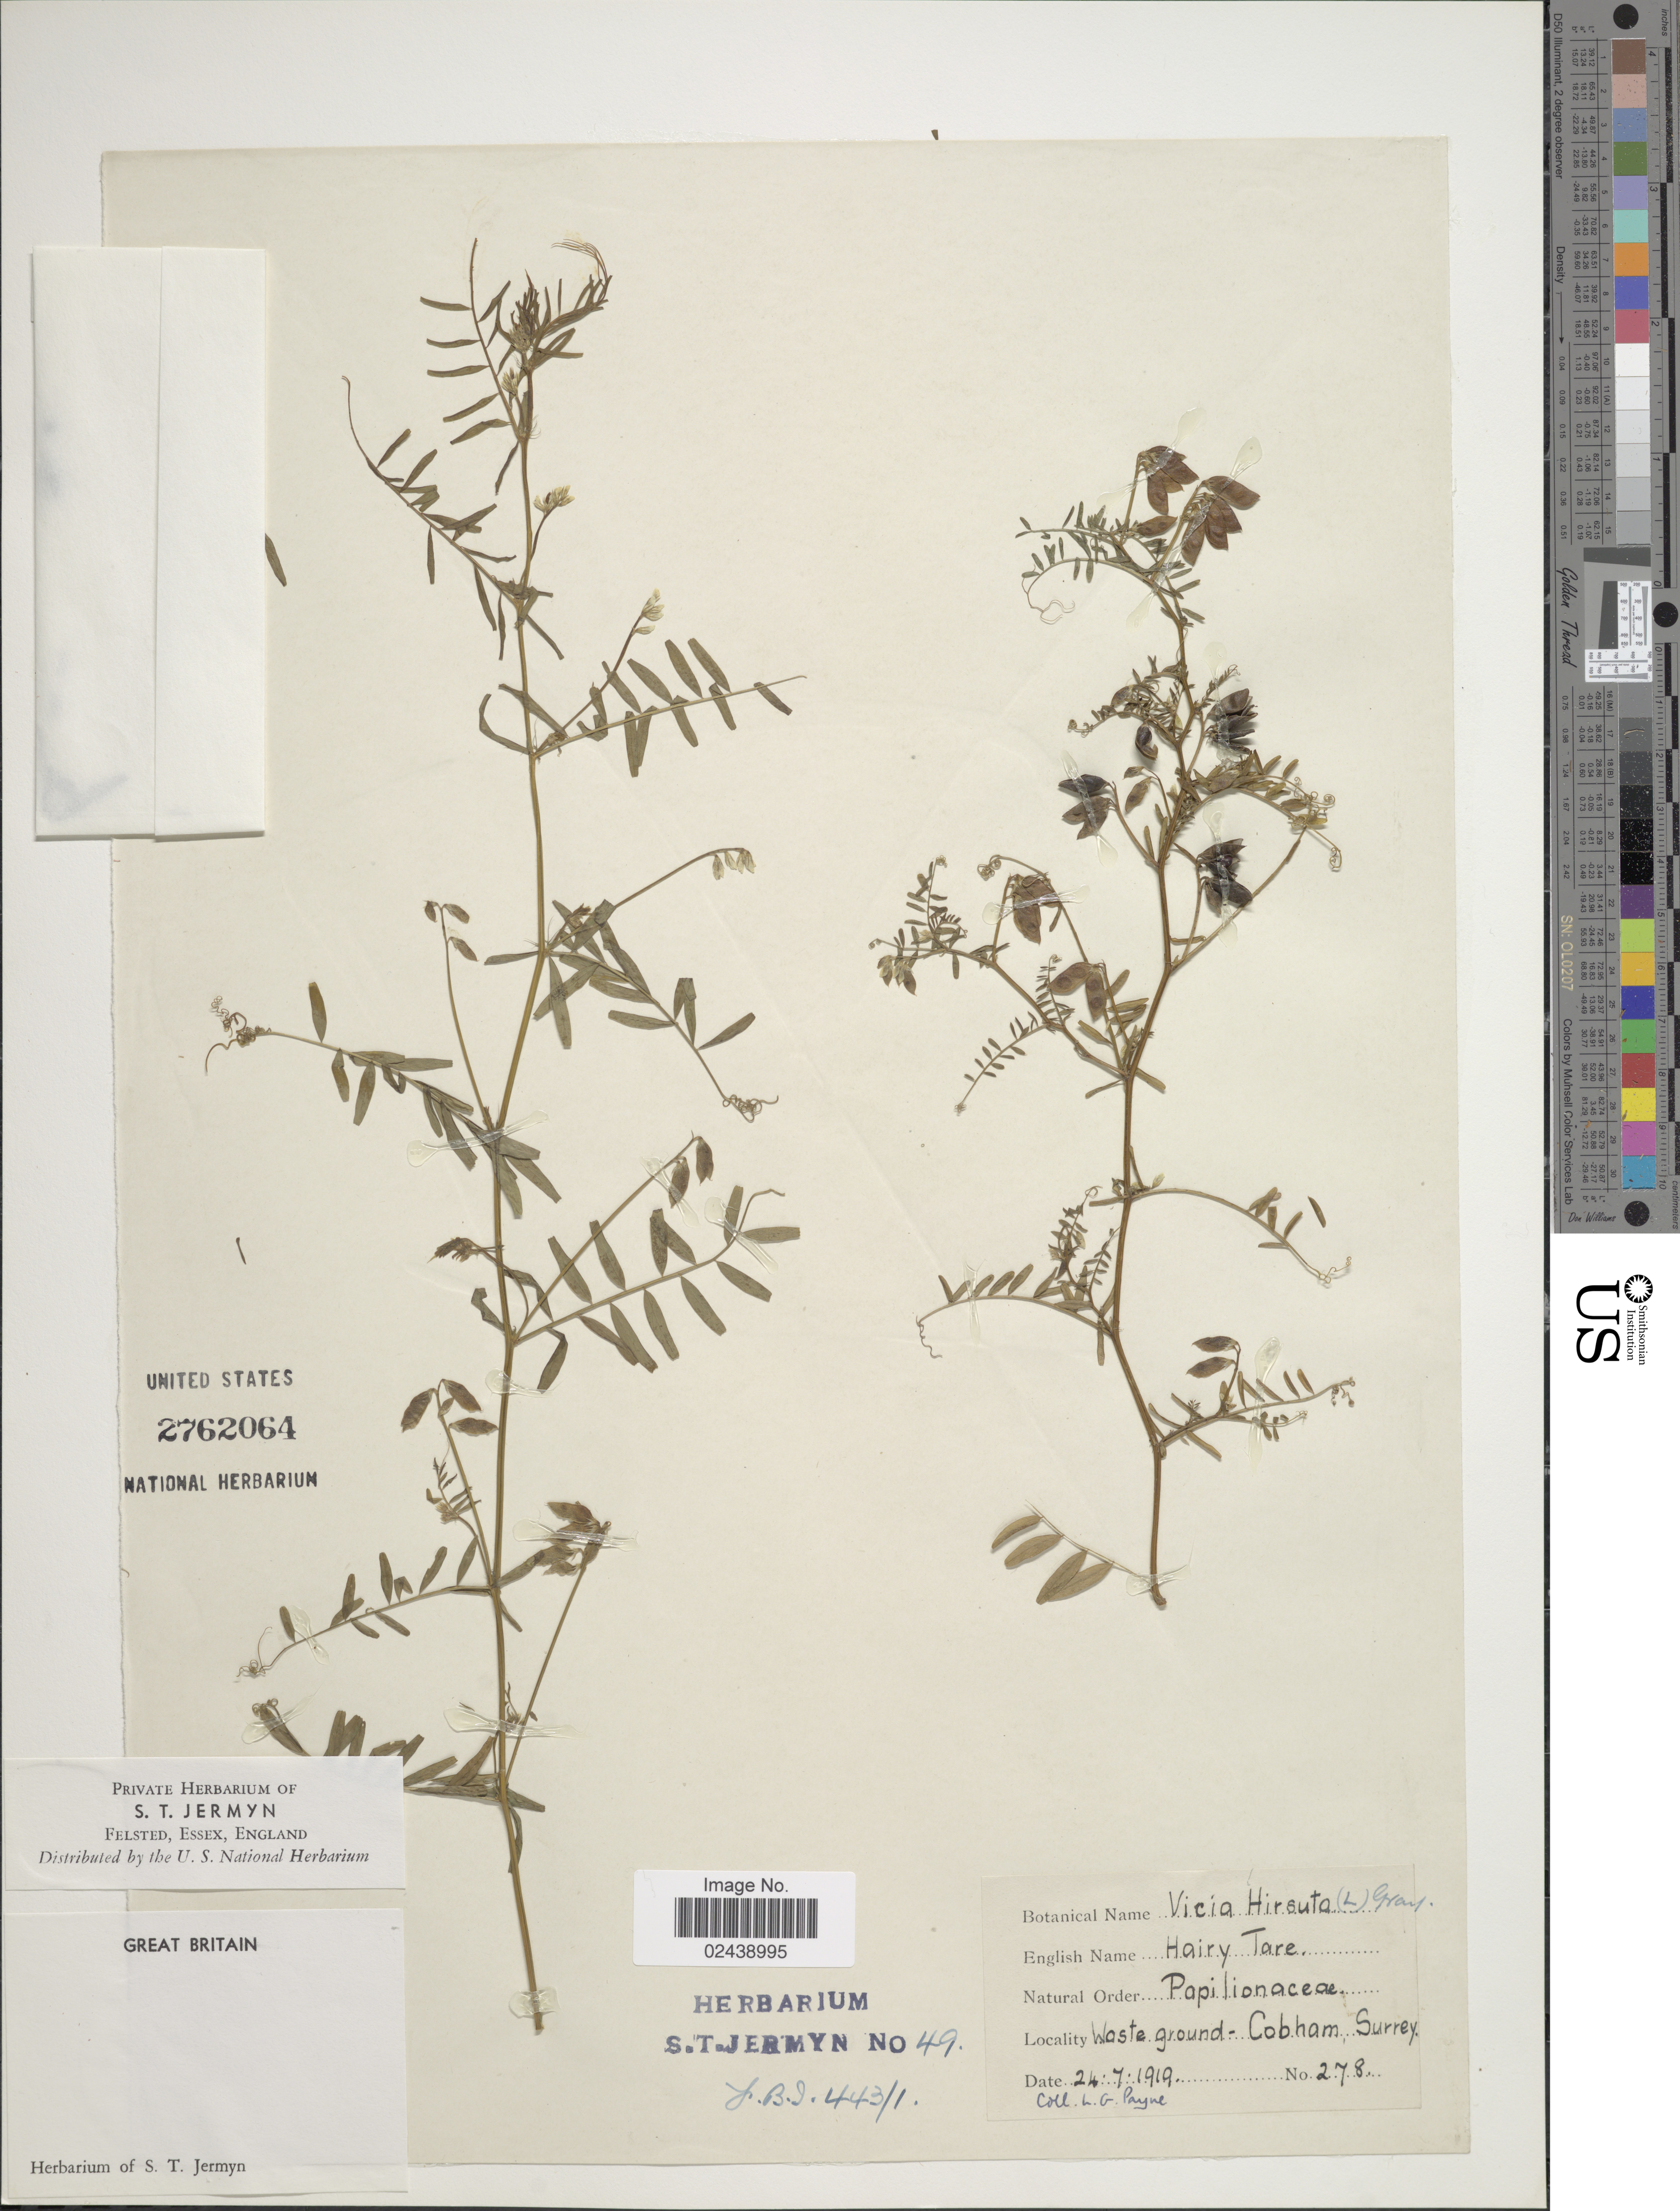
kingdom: Plantae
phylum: Tracheophyta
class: Magnoliopsida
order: Fabales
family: Fabaceae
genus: Vicia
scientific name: Vicia hirsuta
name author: (L.) A. Gray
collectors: L. Payne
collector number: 278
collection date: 1919-07-24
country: United Kingdom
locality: Great Britain, Waste ground-Cohham, Surrey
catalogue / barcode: US 2762064